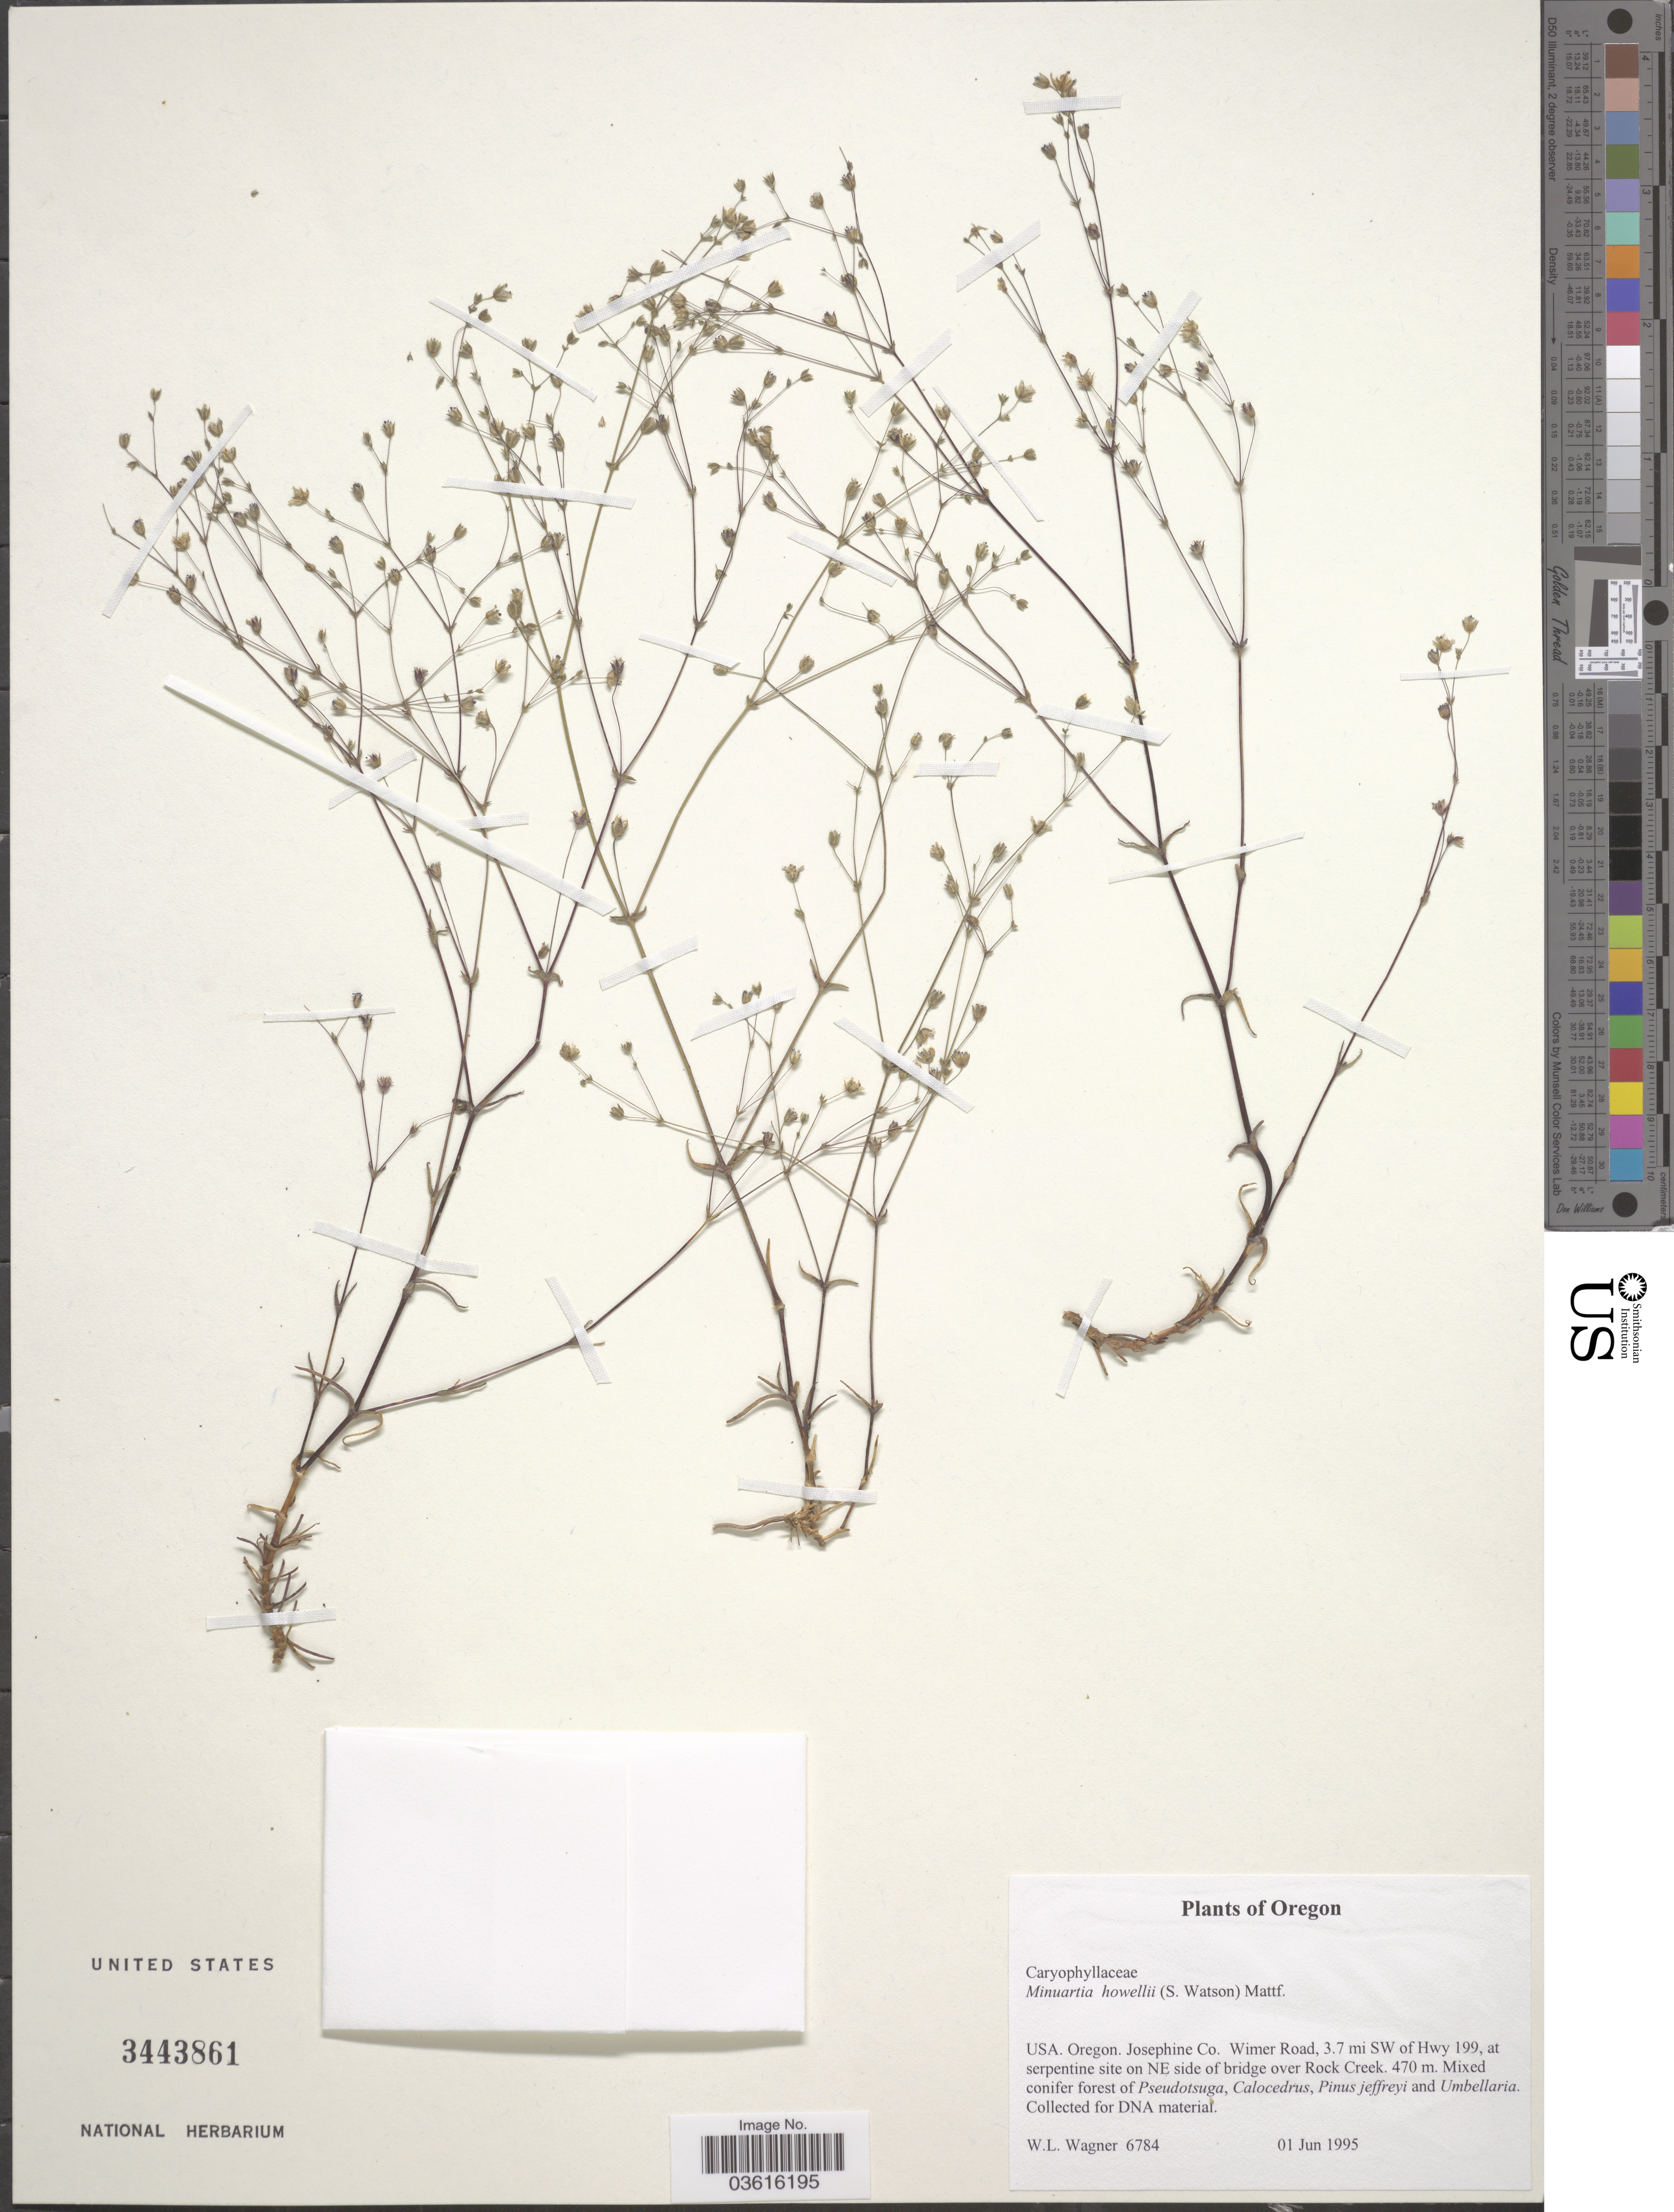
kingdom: Plantae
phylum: Tracheophyta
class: Magnoliopsida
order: Caryophyllales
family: Caryophyllaceae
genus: Minuartia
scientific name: Minuartia howellii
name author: (S. Watson) Mattf.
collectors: W. L. Wagner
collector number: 6784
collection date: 1995-06-01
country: United States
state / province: Oregon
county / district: Josephine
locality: Josephine Co. Wimer Road, 3.7 mi. SW of Hwy 199, at serpentine site on NE side of bridge over Rock Creek.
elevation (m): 470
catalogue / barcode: US 3443861